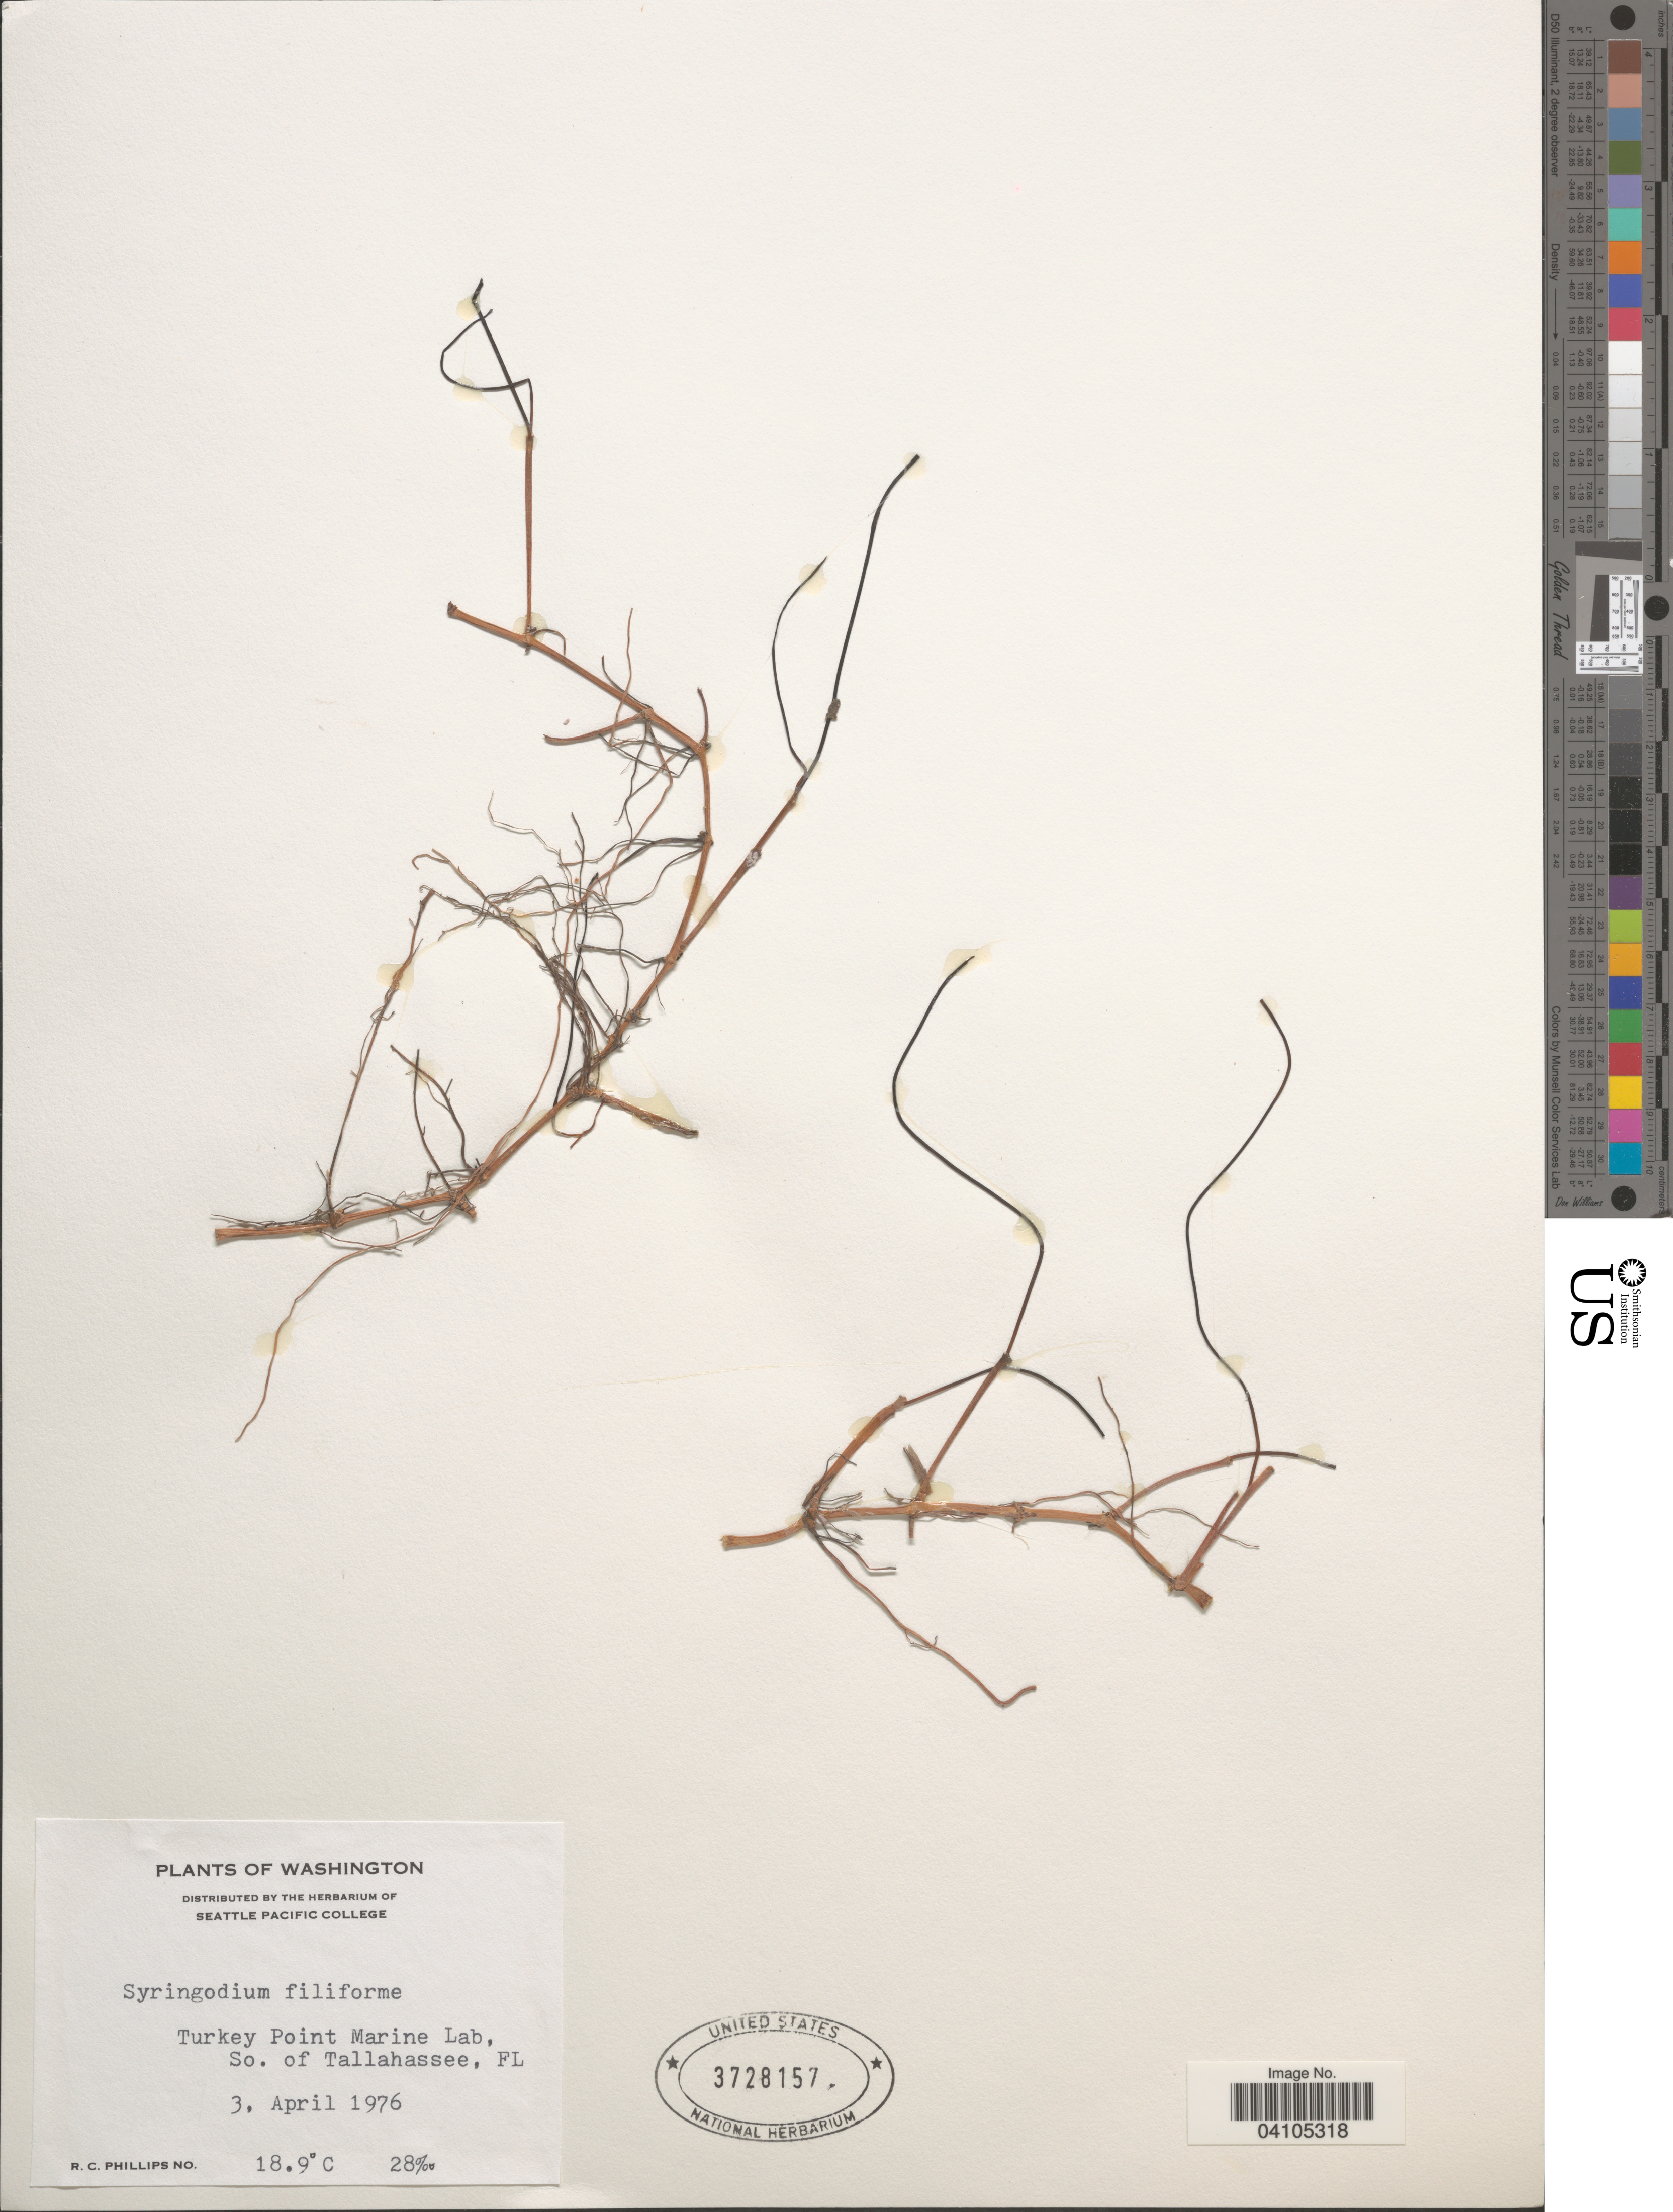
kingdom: Plantae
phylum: Tracheophyta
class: Liliopsida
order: Alismatales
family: Cymodoceaceae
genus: Syringodium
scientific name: Syringodium filiforme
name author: Kütz.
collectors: R. C. Phillips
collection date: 1976-04-03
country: United States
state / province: Florida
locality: Turkey Point Marine Lab, So. of Tallahassee.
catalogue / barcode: US 3728157